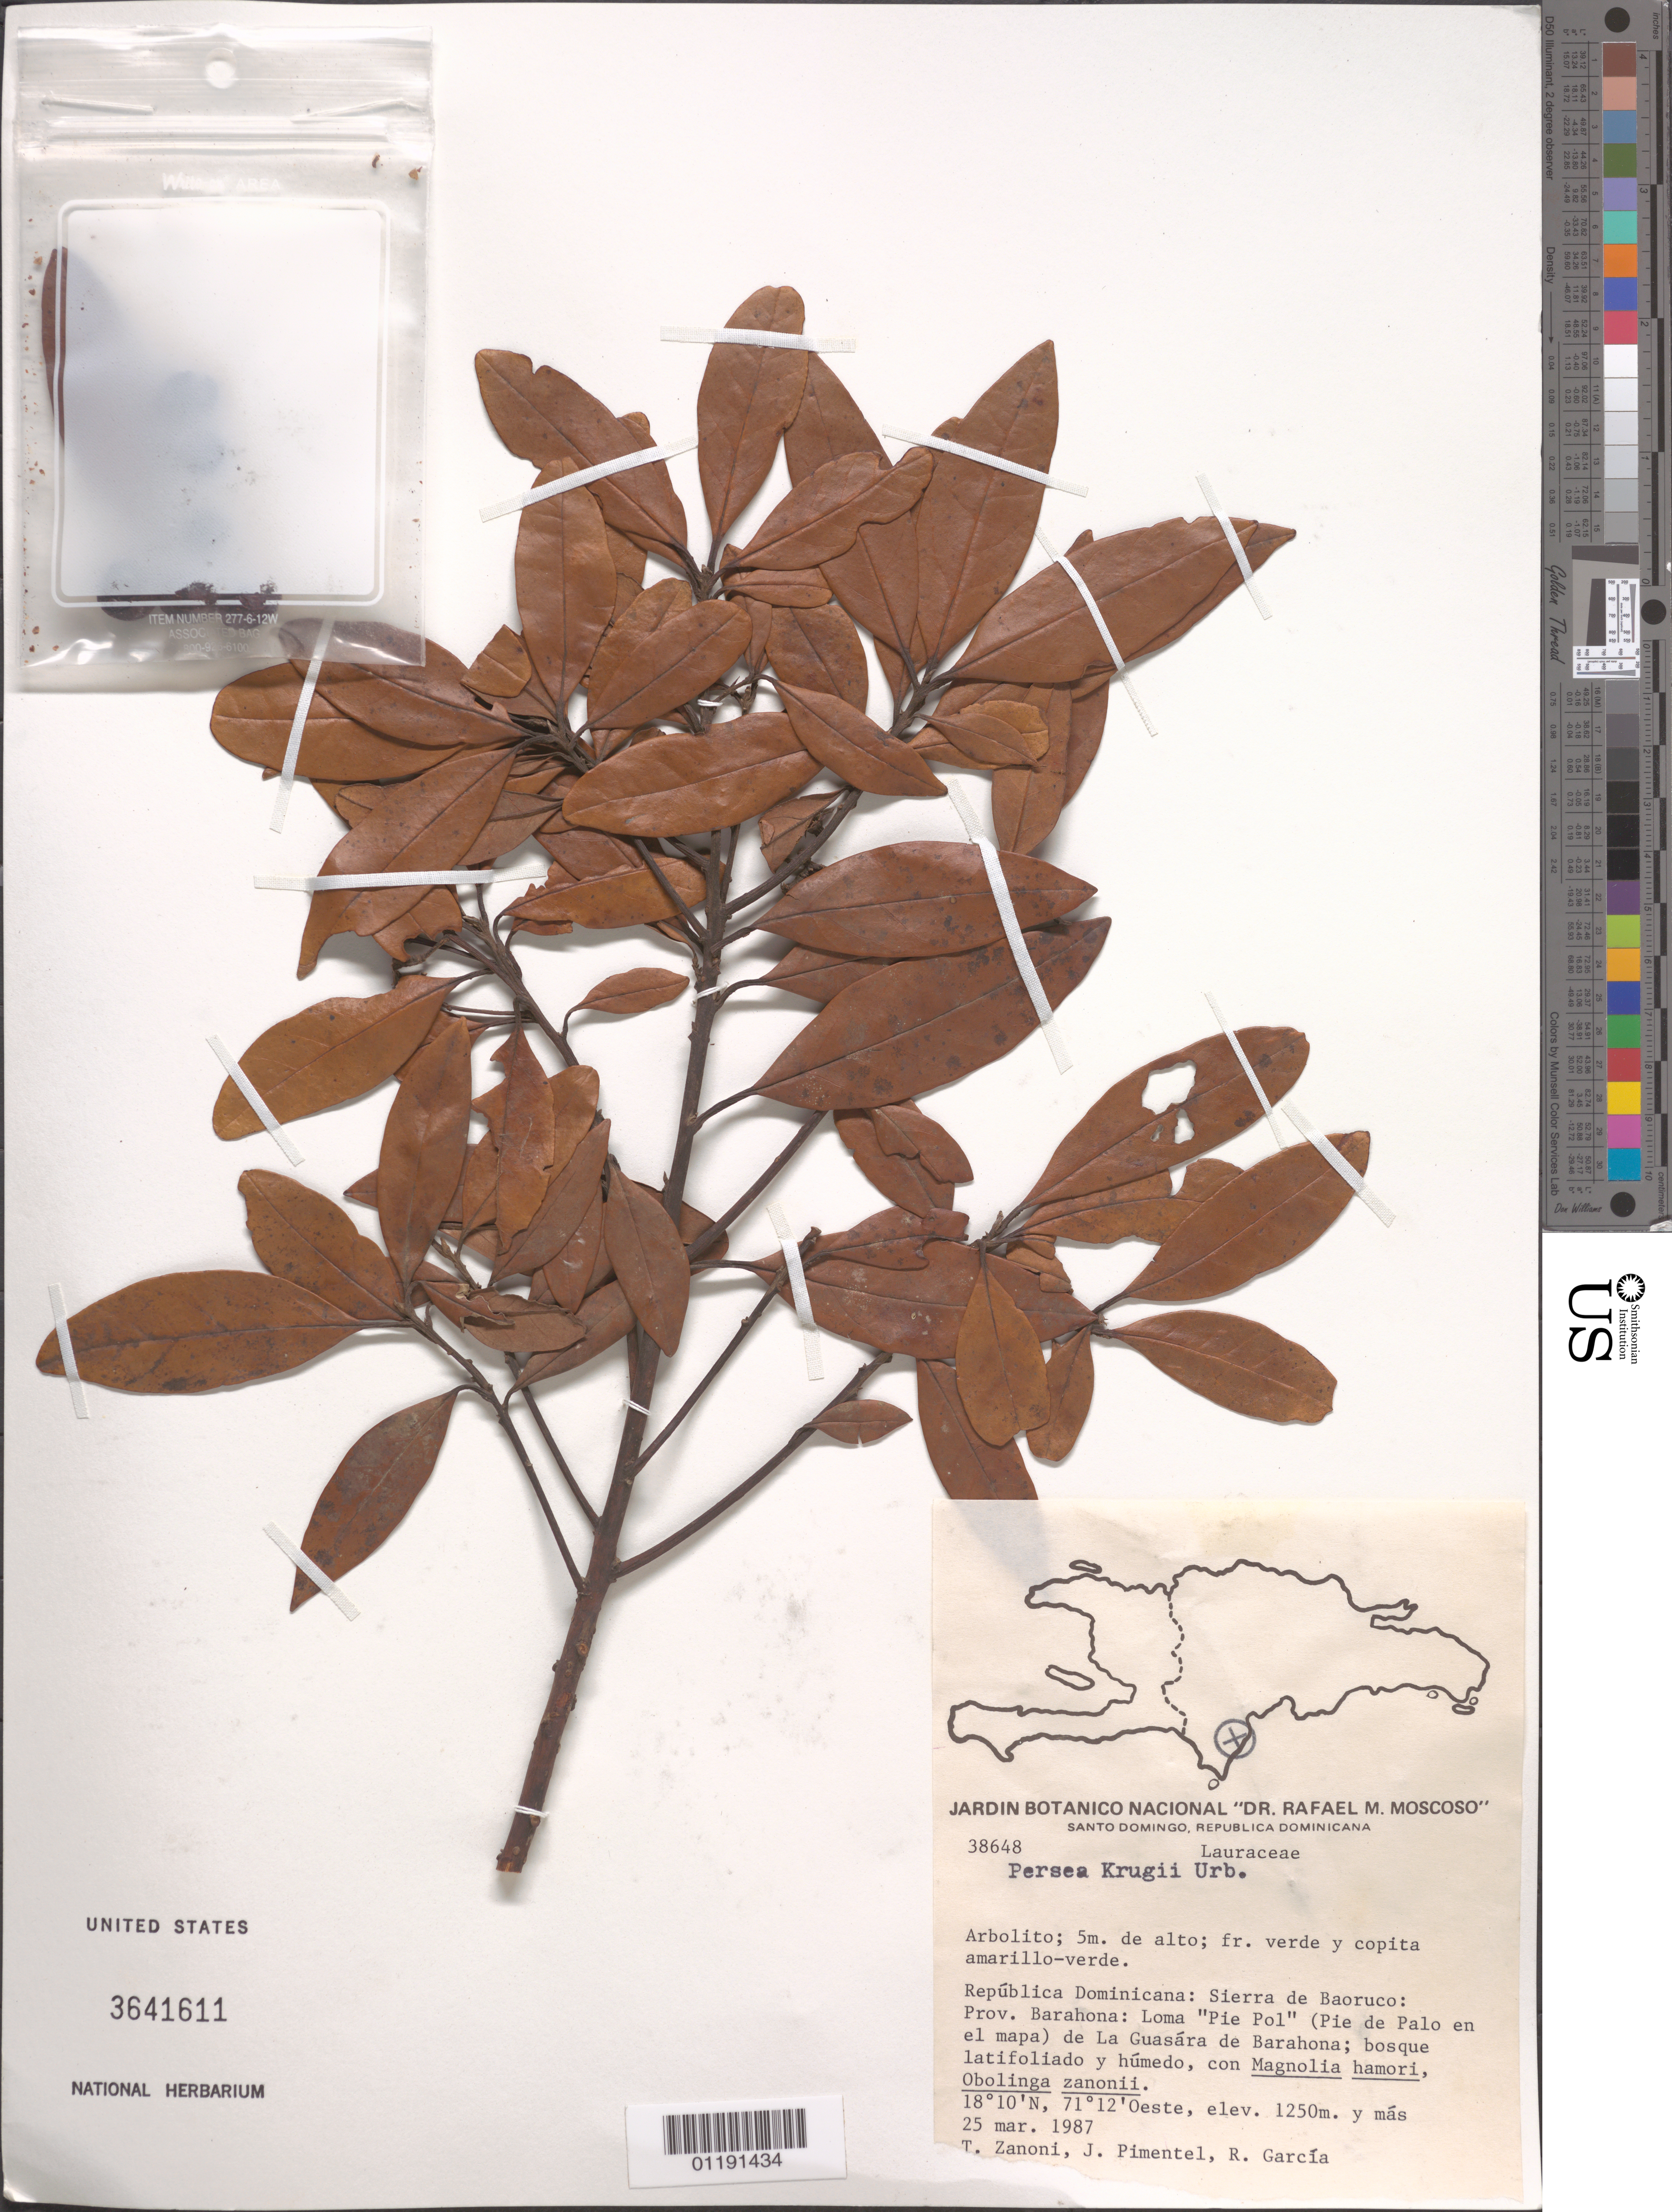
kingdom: Plantae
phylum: Tracheophyta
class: Magnoliopsida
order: Laurales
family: Lauraceae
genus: Persea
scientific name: Persea krugii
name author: Mez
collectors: T. A. Zanoni, J. Pimentel & R. G. García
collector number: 38648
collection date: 1987-03-25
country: Dominican Republic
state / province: Barahona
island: Hispaniola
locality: Sierra de Baoruco: Loma "Pie Pol" (Pie de Palo en el mapa) from La Guasára de Barahona.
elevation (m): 1250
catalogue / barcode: US 3641611